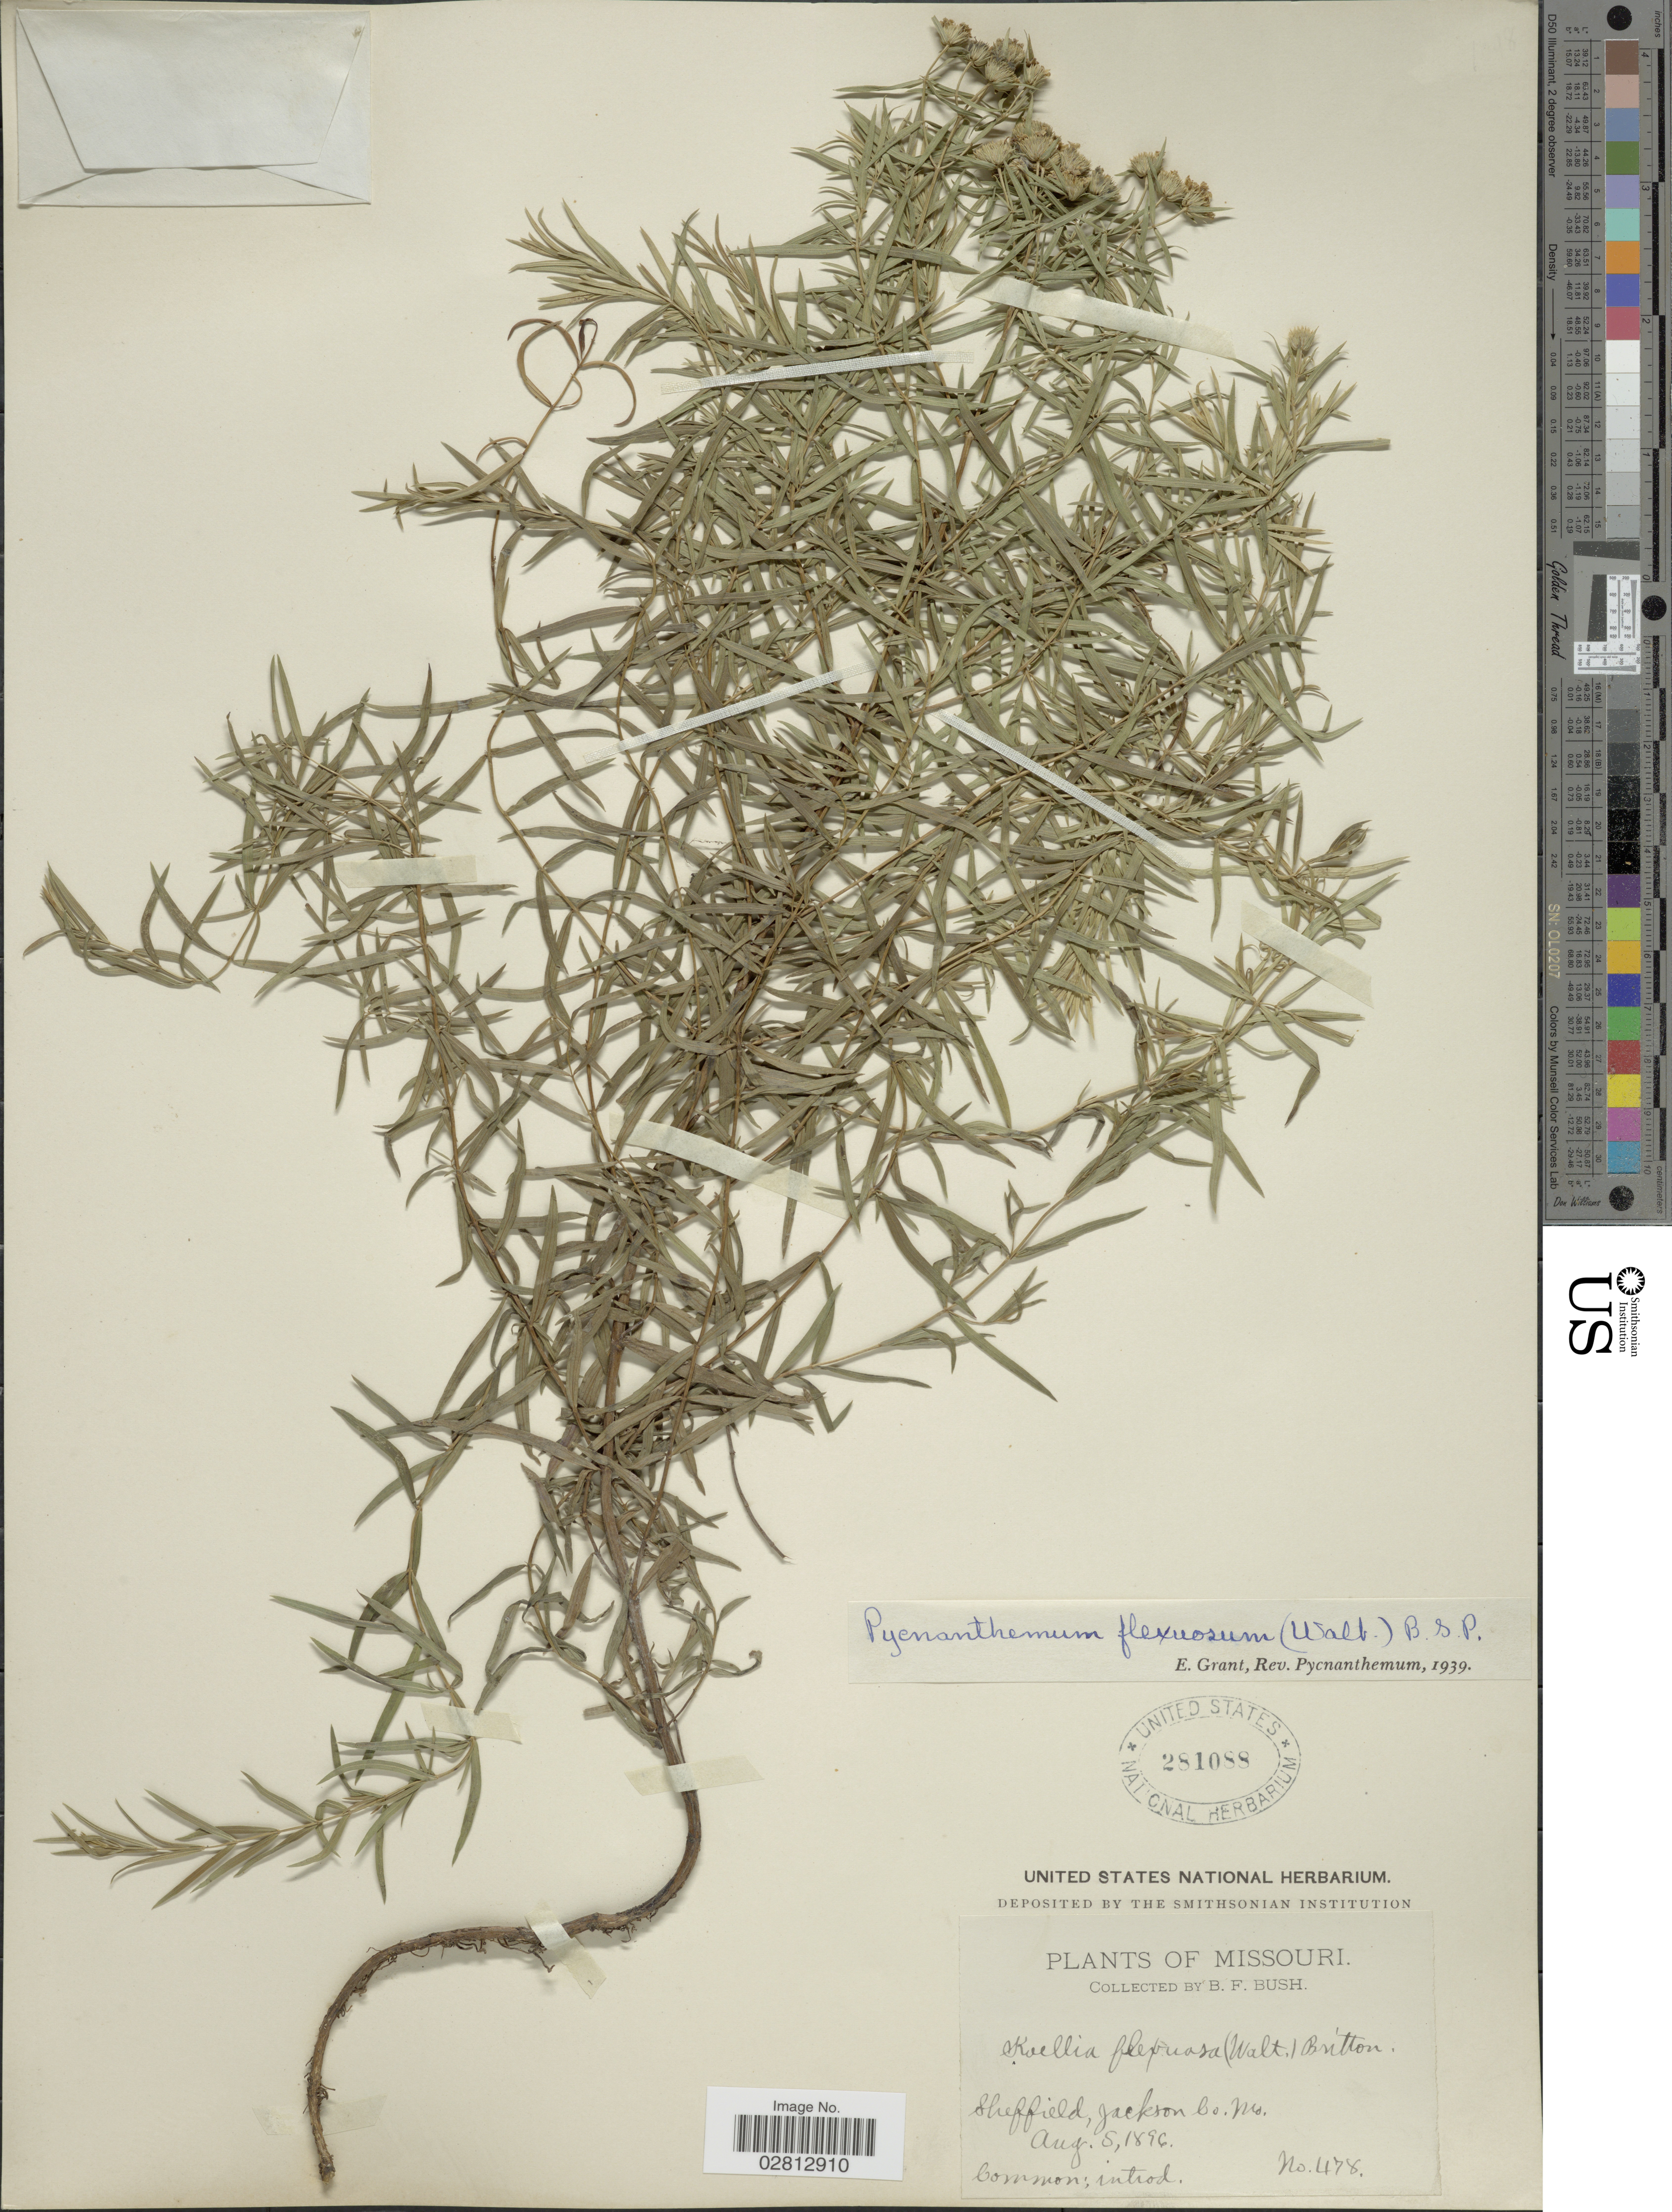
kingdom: Plantae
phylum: Tracheophyta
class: Magnoliopsida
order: Lamiales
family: Lamiaceae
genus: Pycnanthemum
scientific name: Pycnanthemum tenuifolium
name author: Schrad.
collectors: B. F. Bush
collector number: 478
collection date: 1896-08-05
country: United States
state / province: Missouri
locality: Sheffield, Jackson Co.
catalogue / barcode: US 281088